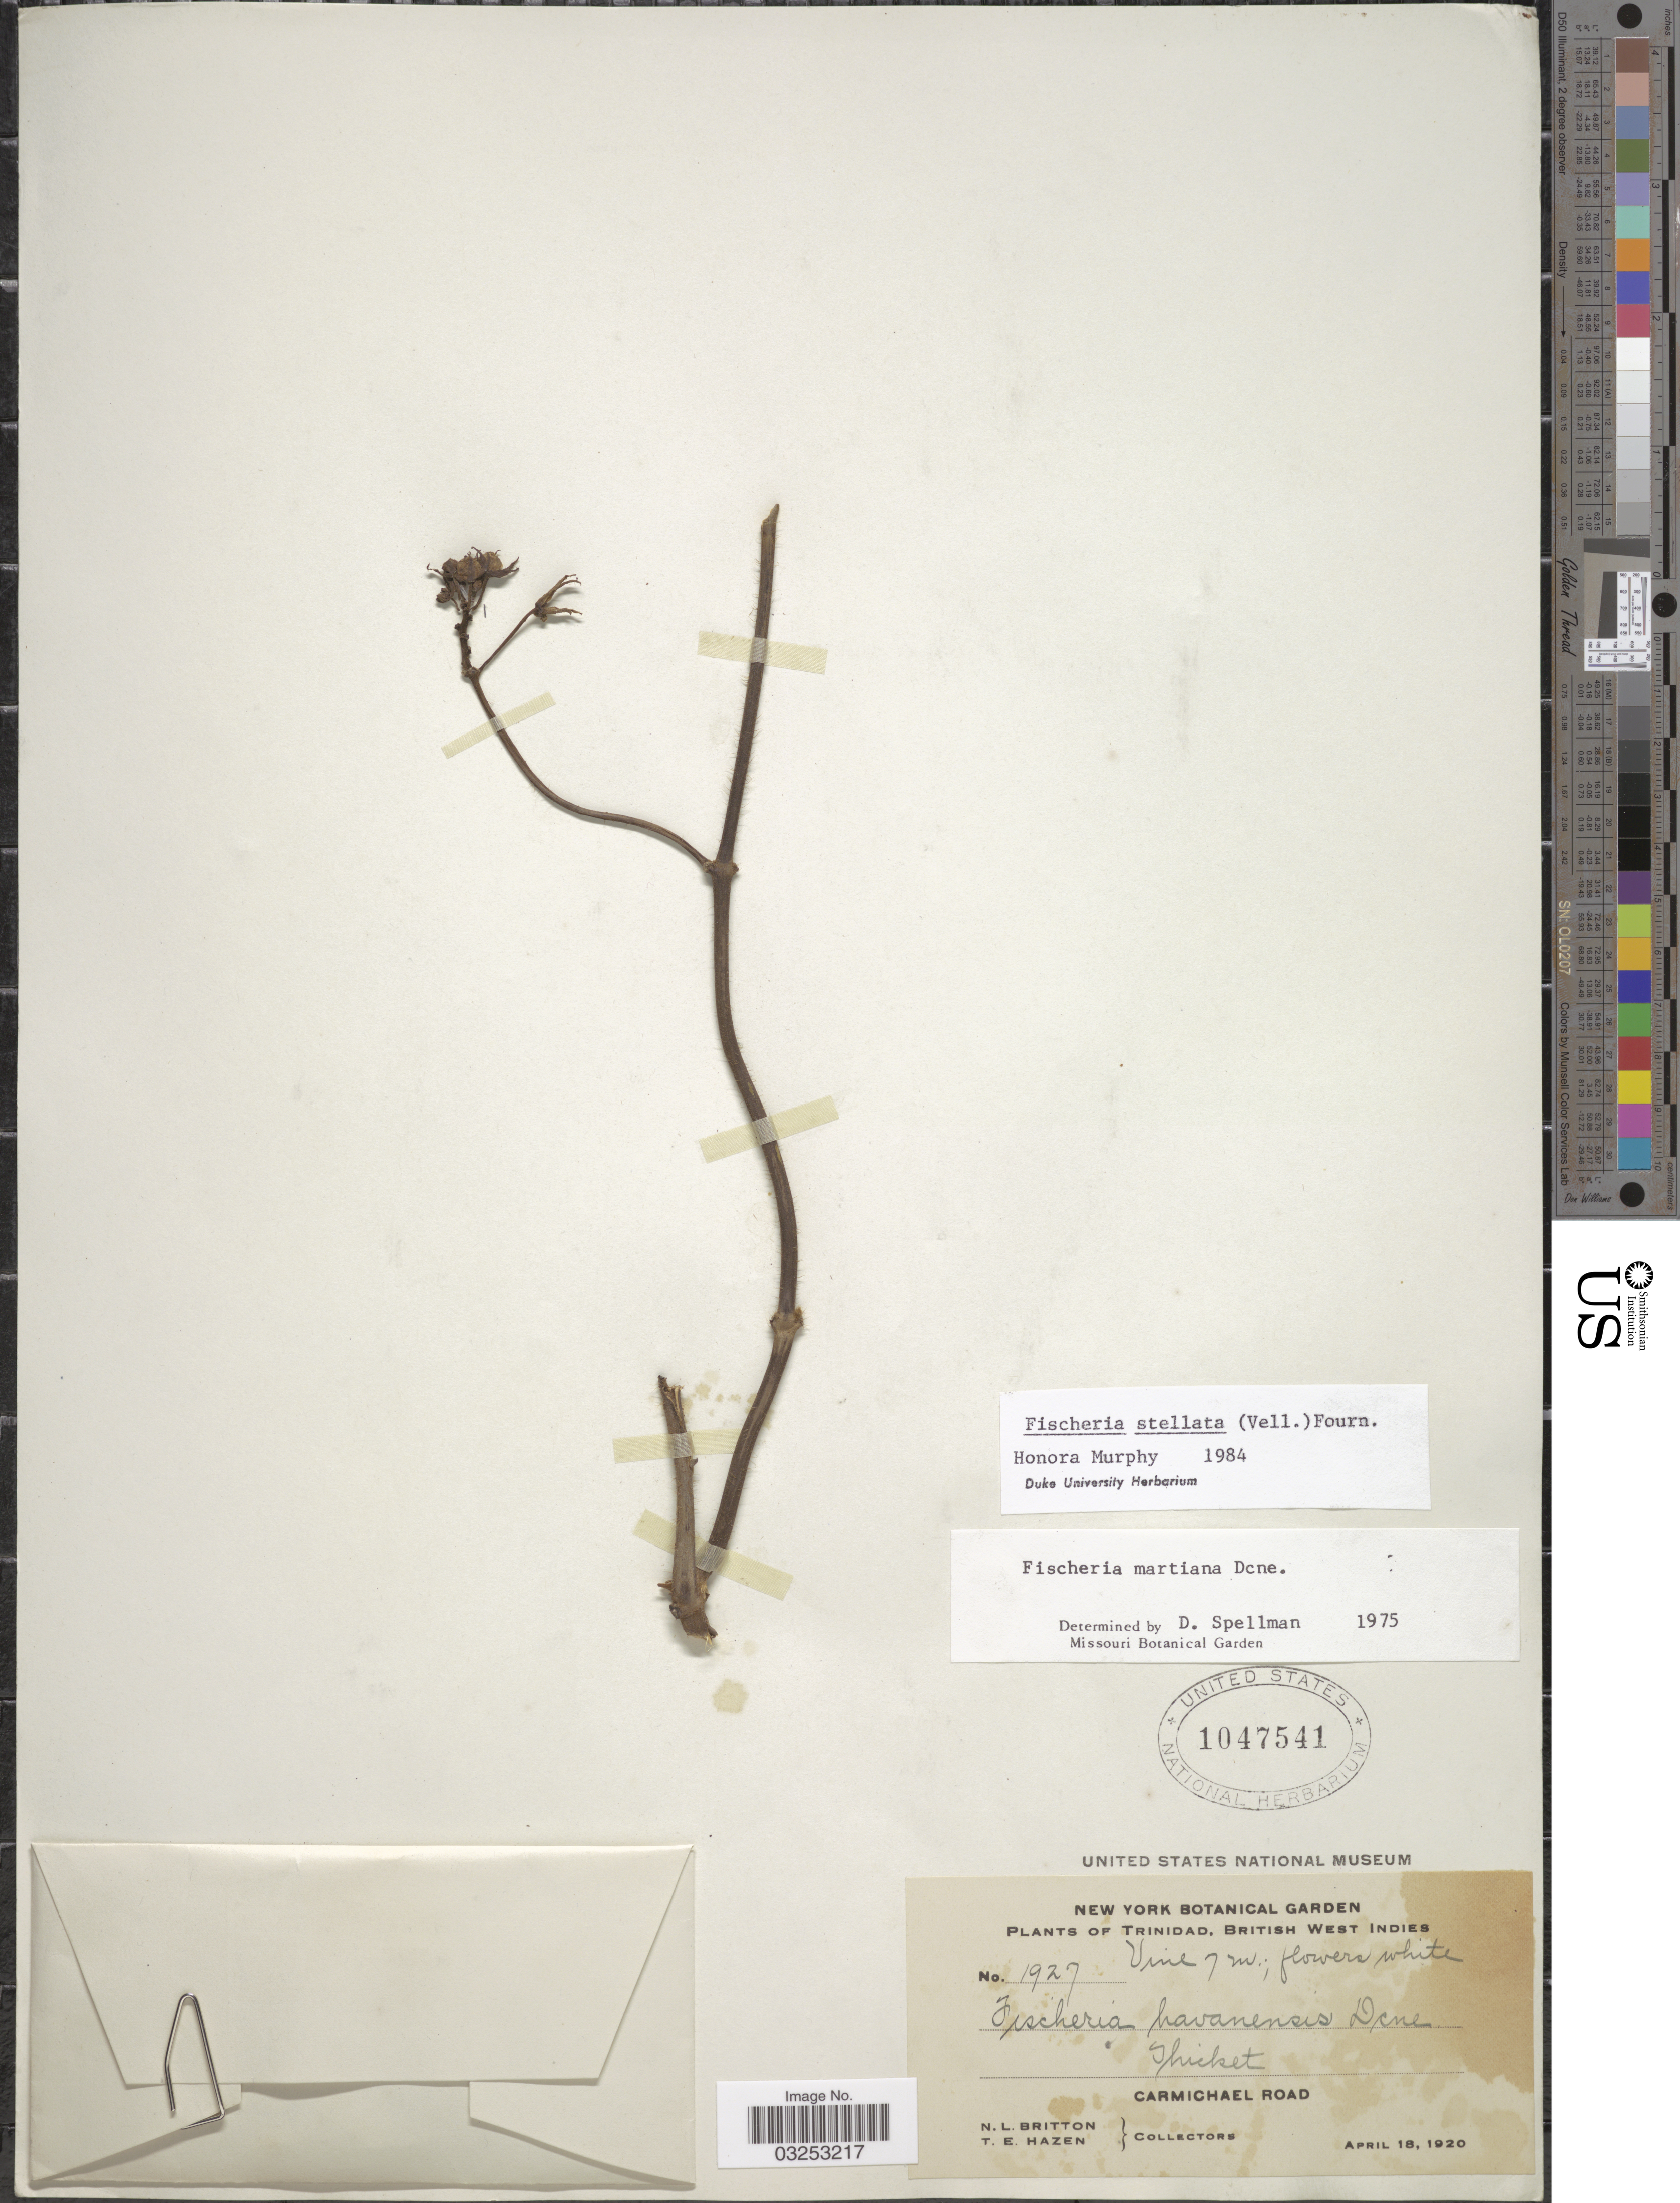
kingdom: Plantae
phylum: Tracheophyta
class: Magnoliopsida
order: Gentianales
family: Apocynaceae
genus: Fischeria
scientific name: Fischeria stellata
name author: (Vell.) E. Fourn.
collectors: N. Britton & T. E. Hazen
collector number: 1927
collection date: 1920-04-18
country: Trinidad and Tobago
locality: Trinidad, British West Indies. Carmichael Road.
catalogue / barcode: US 1047541